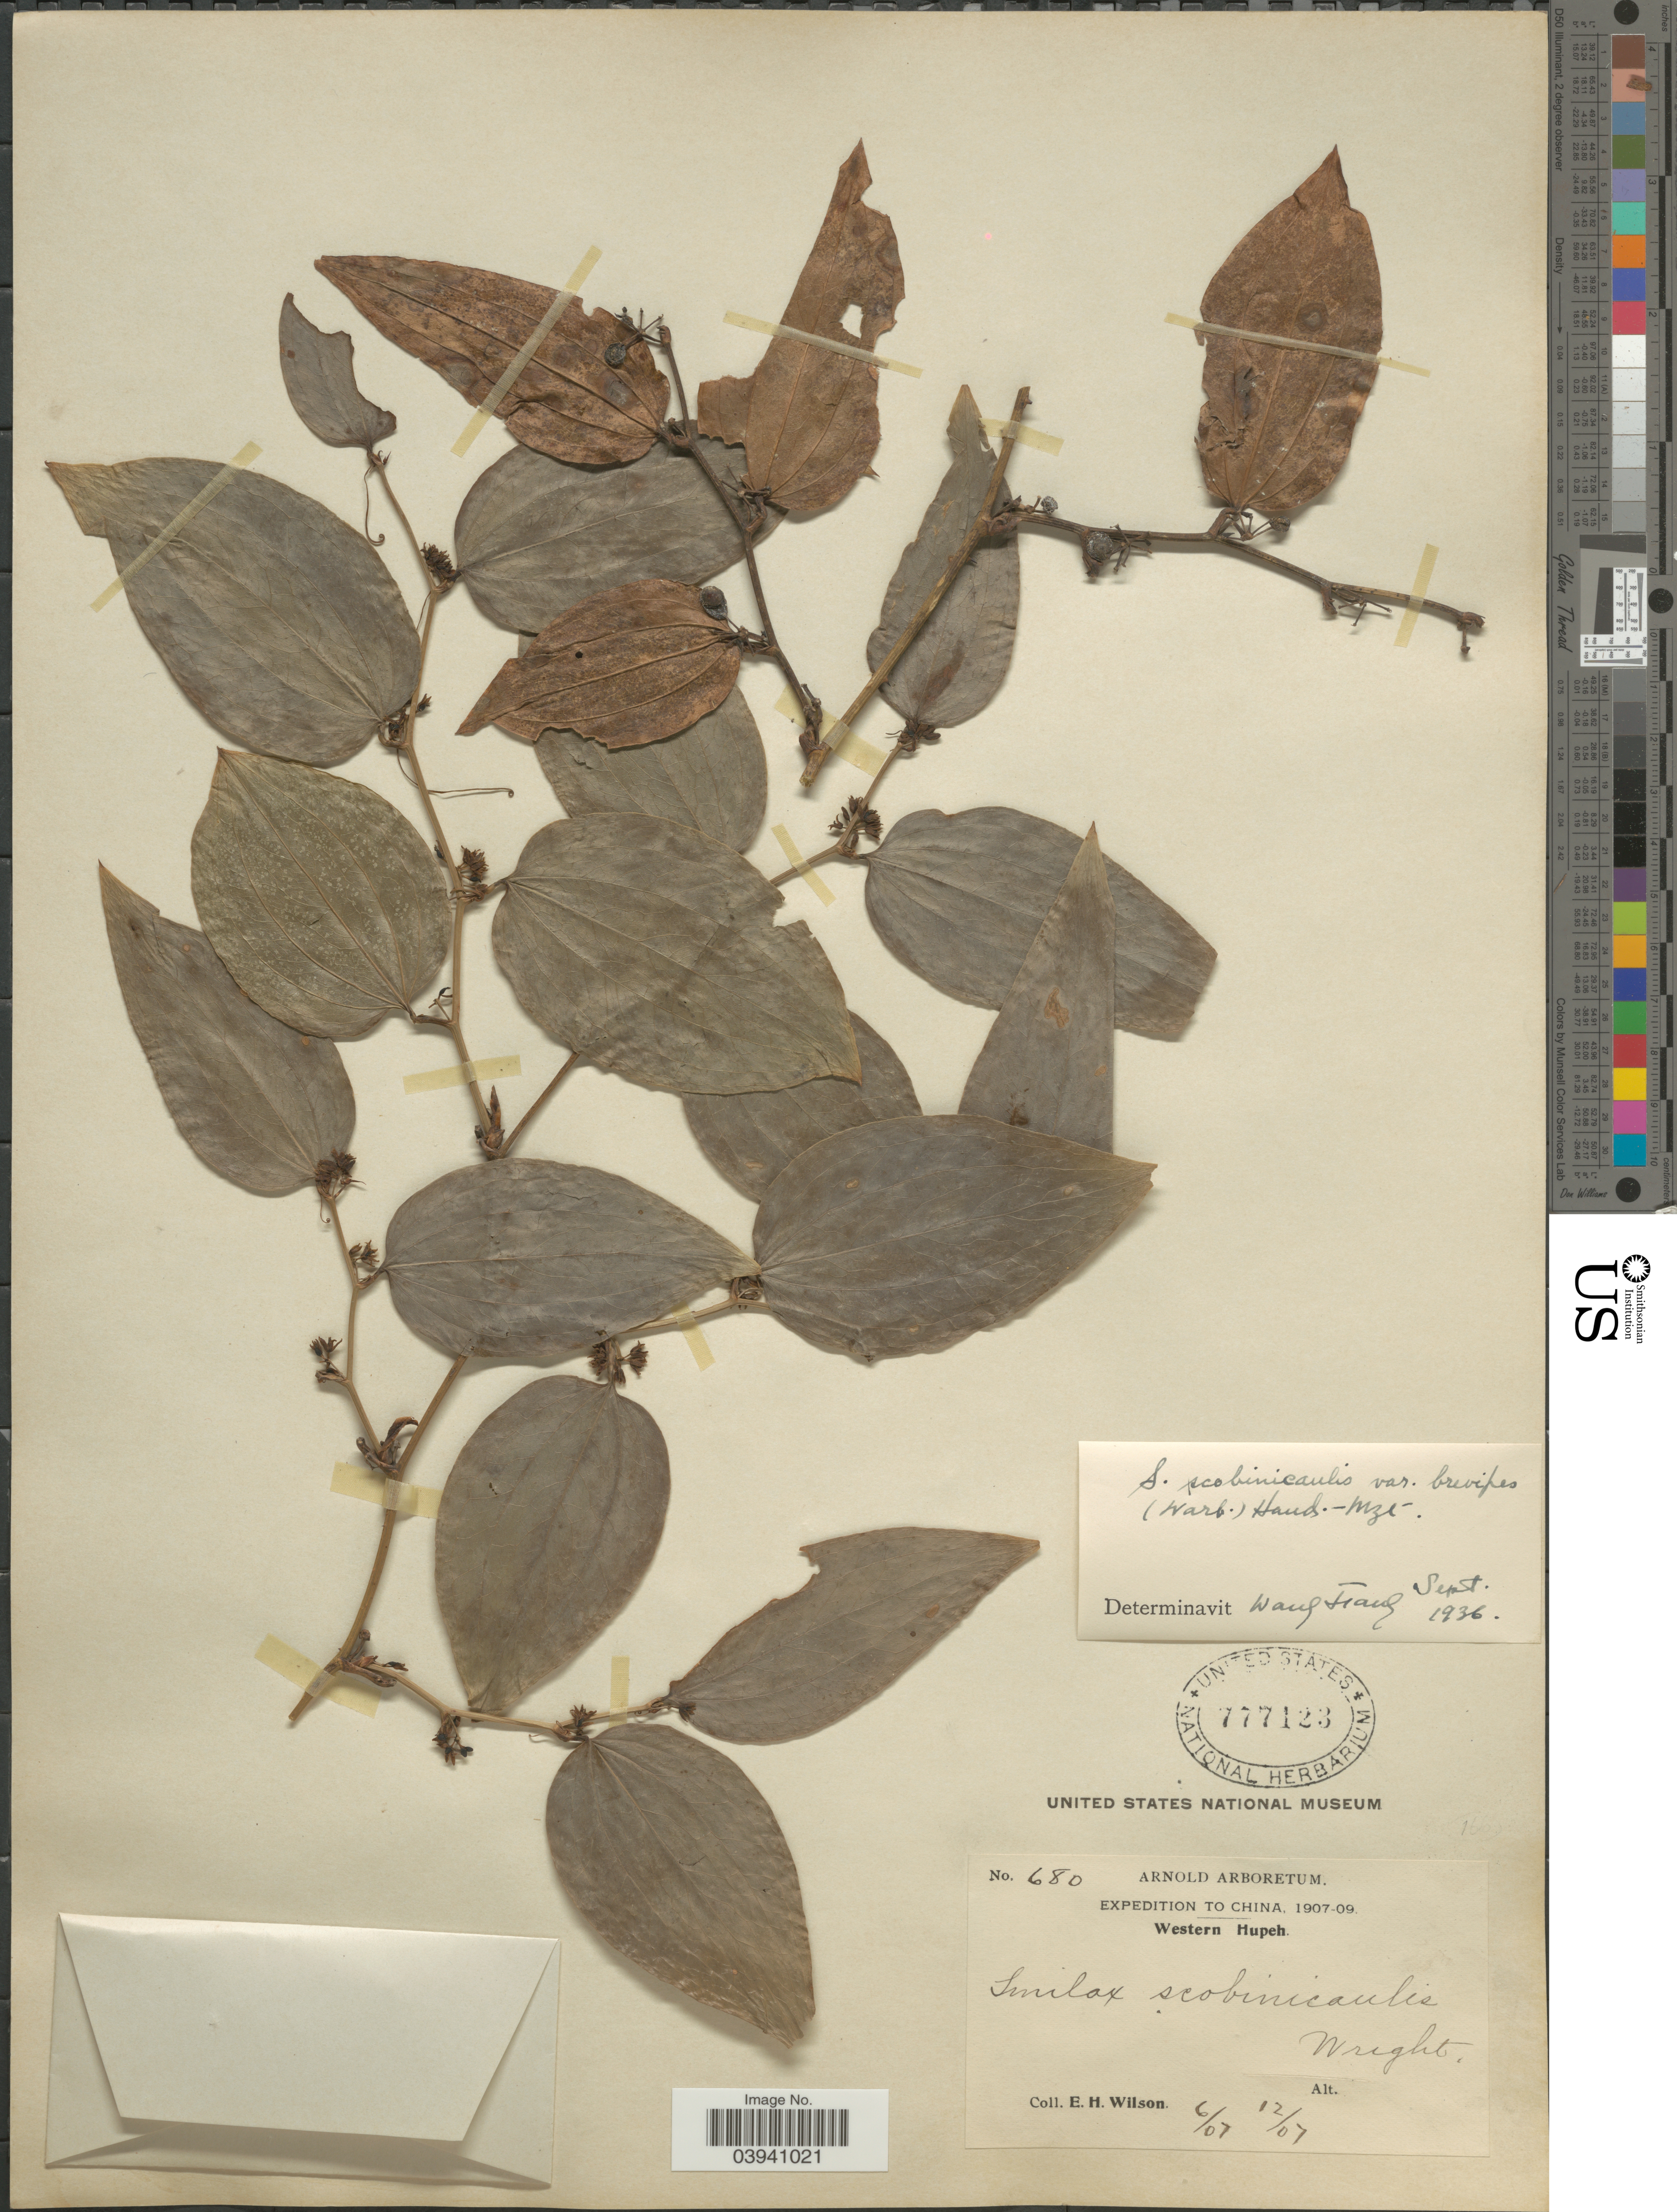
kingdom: Plantae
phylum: Tracheophyta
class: Liliopsida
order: Liliales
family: Smilacaceae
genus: Smilax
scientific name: Smilax scobinicaulis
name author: C.H. Wright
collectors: E. Wilson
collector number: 680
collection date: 1907-06/1907-12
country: China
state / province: Hubei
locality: Western Hupeh.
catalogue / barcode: US 777123